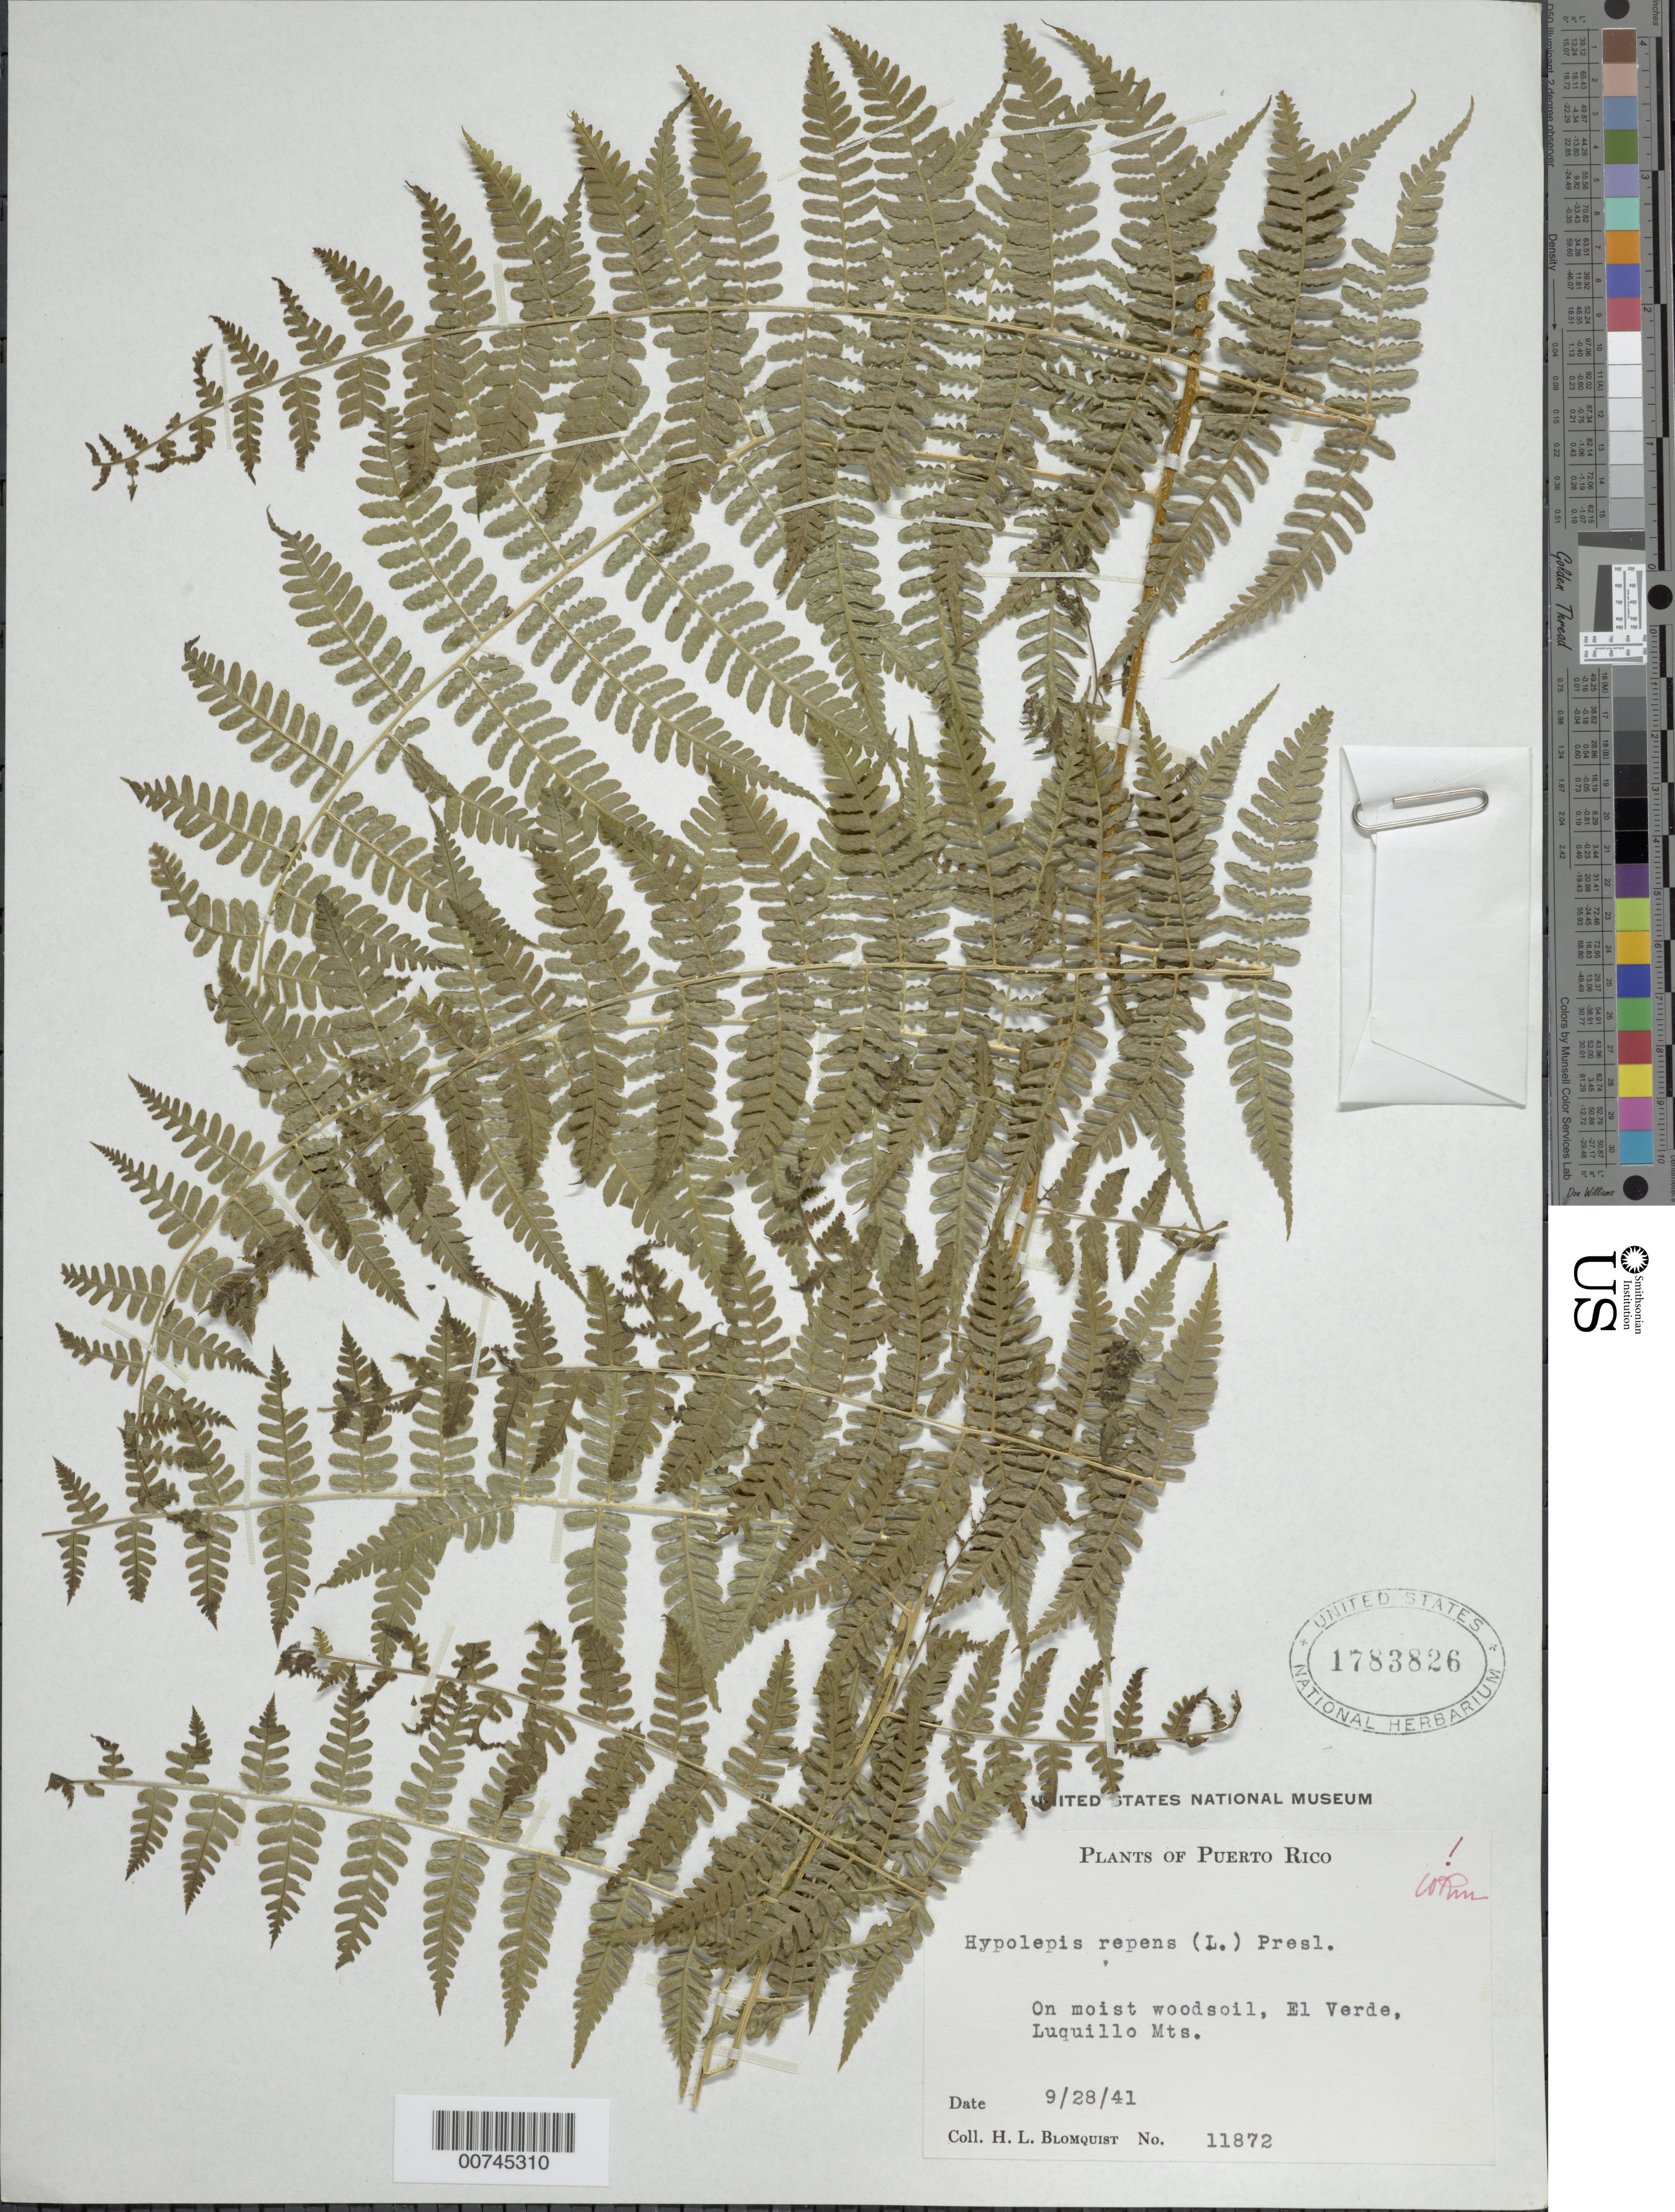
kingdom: Plantae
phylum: Tracheophyta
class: Polypodiopsida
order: Polypodiales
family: Dennstaedtiaceae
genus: Hypolepis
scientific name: Hypolepis repens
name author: (L.) C. Presl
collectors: H. Blomquist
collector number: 11872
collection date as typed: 28 Sep 1941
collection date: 1941-09-28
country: Puerto Rico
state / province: Luquillo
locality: Luquillo Mountains, El Verde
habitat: On moist woodsoil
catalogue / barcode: US 1783826